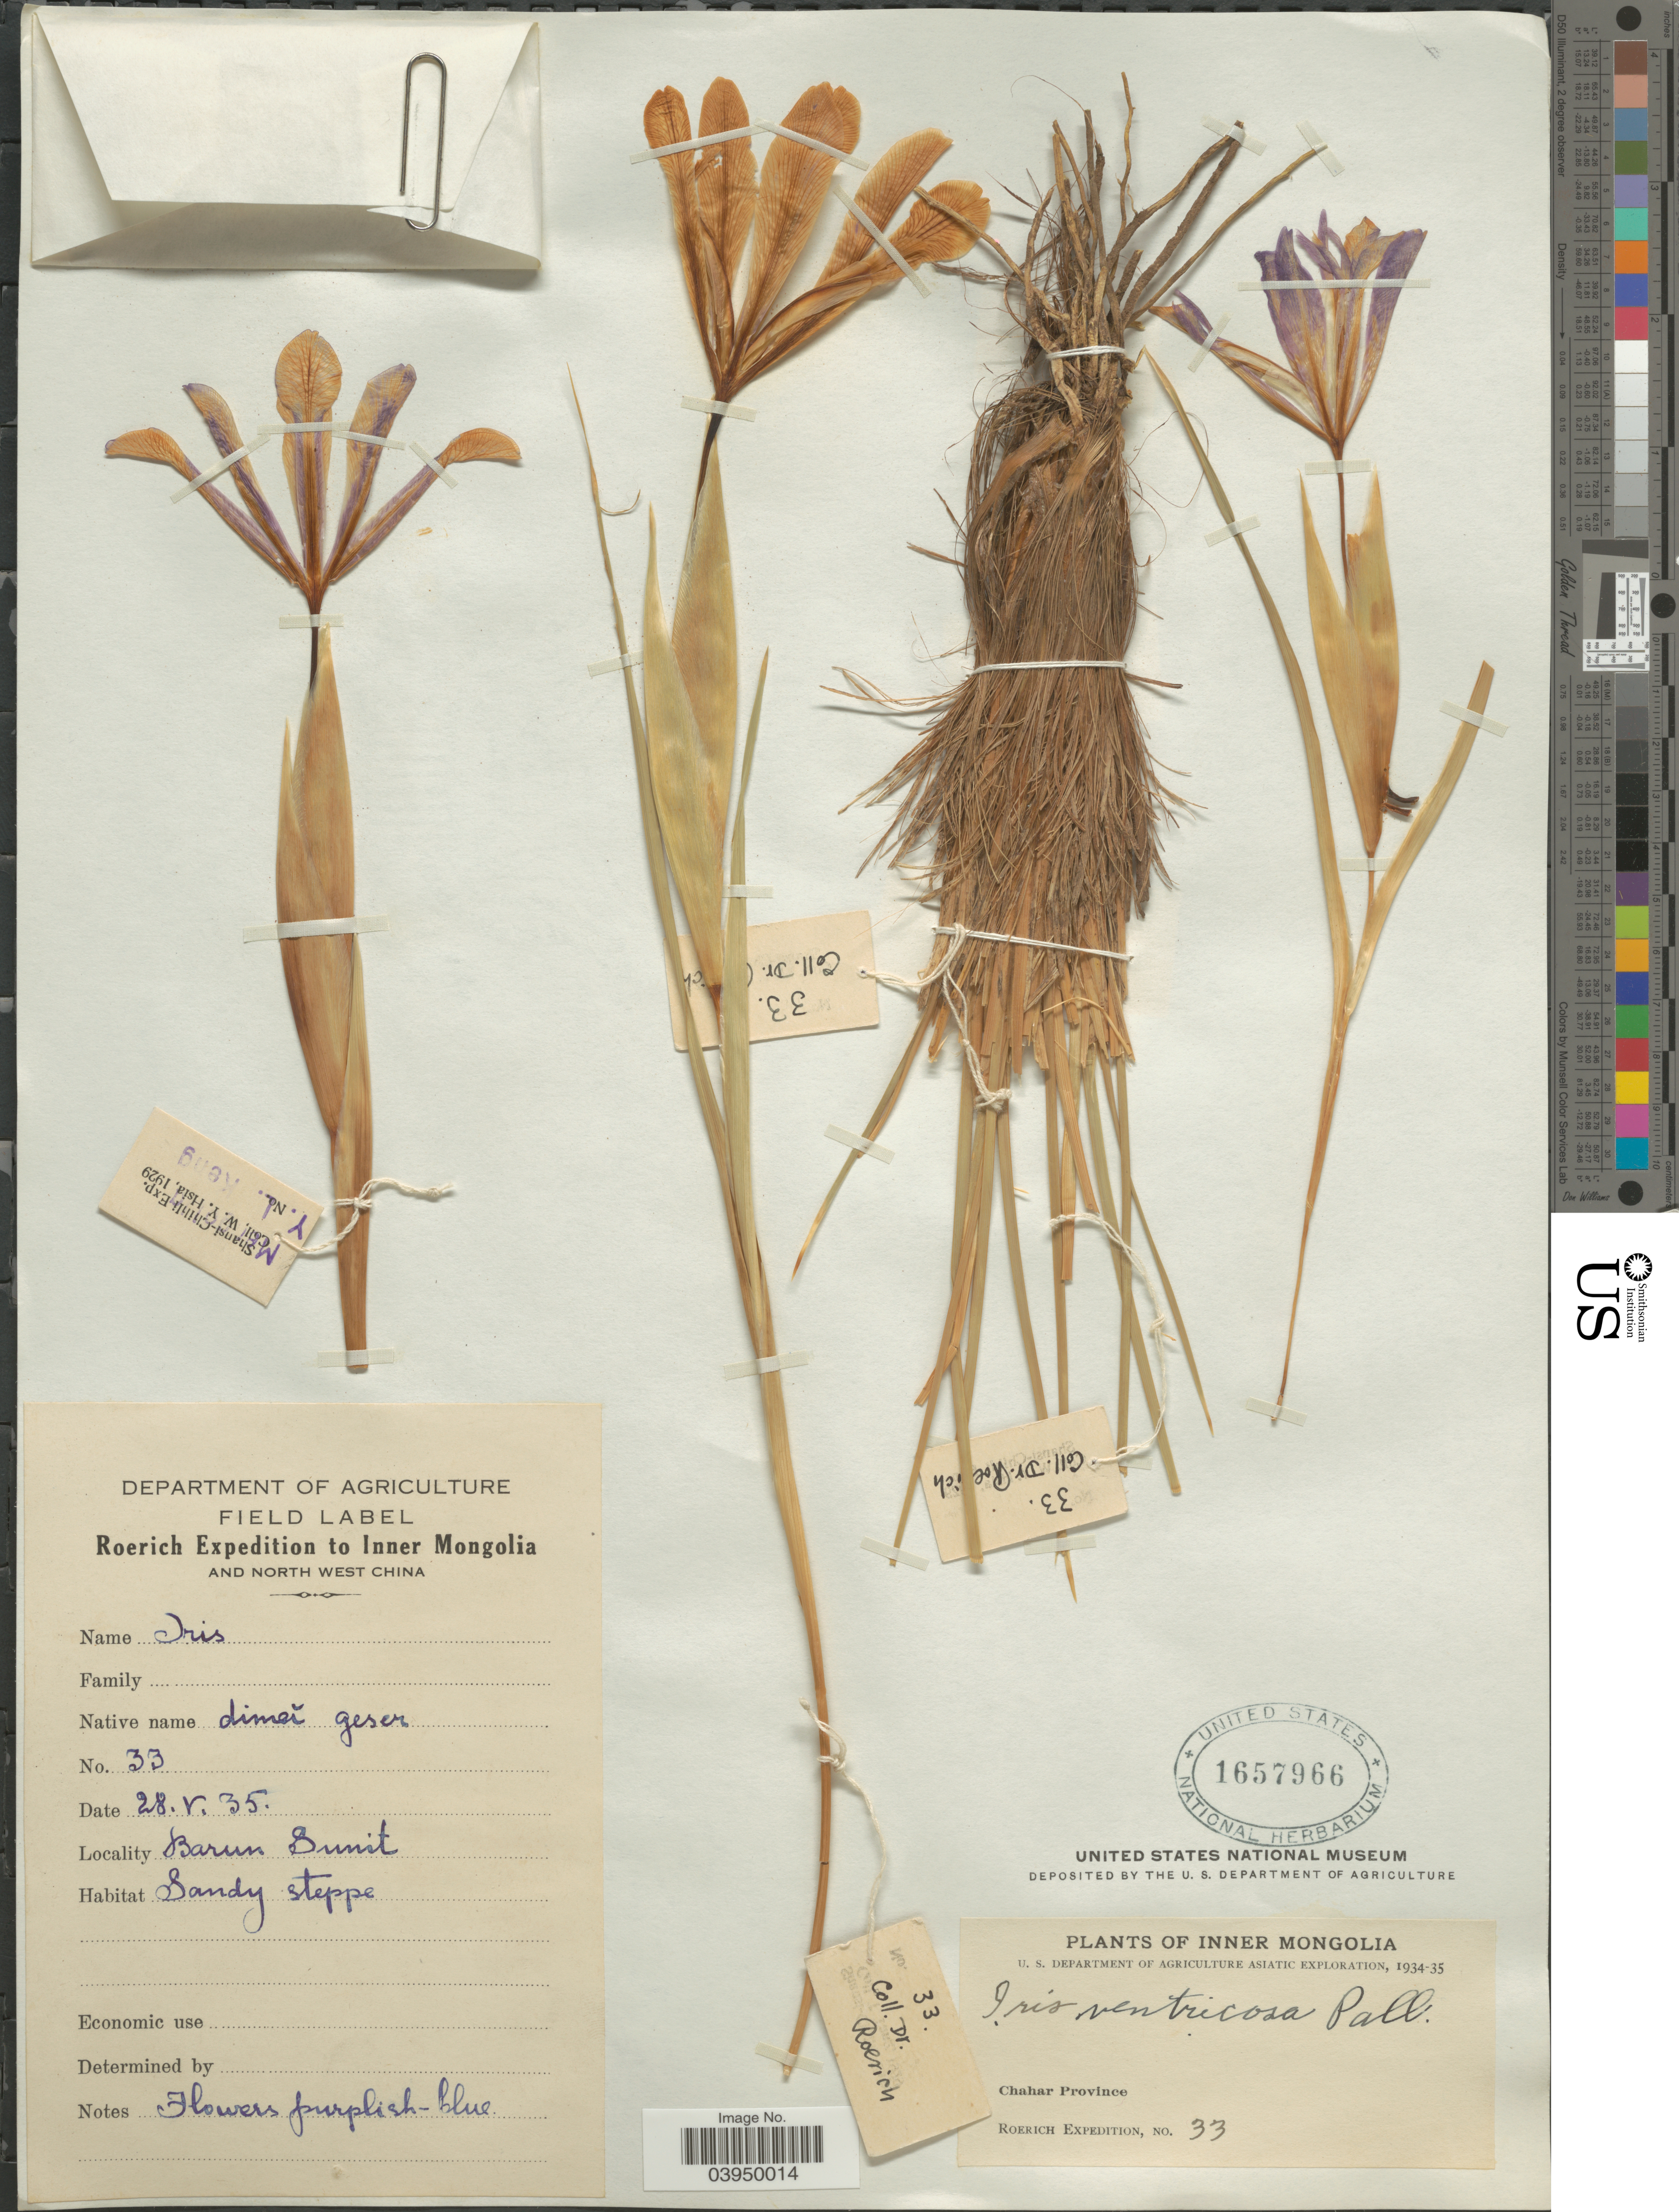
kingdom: Plantae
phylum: Tracheophyta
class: Liliopsida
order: Asparagales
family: Iridaceae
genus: Iris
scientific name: Iris ventricosa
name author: Pall.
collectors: Roerich Expedition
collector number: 33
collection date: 1935-05-28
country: China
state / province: Nei Monggol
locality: Inner Mongolia and North West China. Barun Sunit. Sandy steppe. Chahar Province.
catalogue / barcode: US 1657966